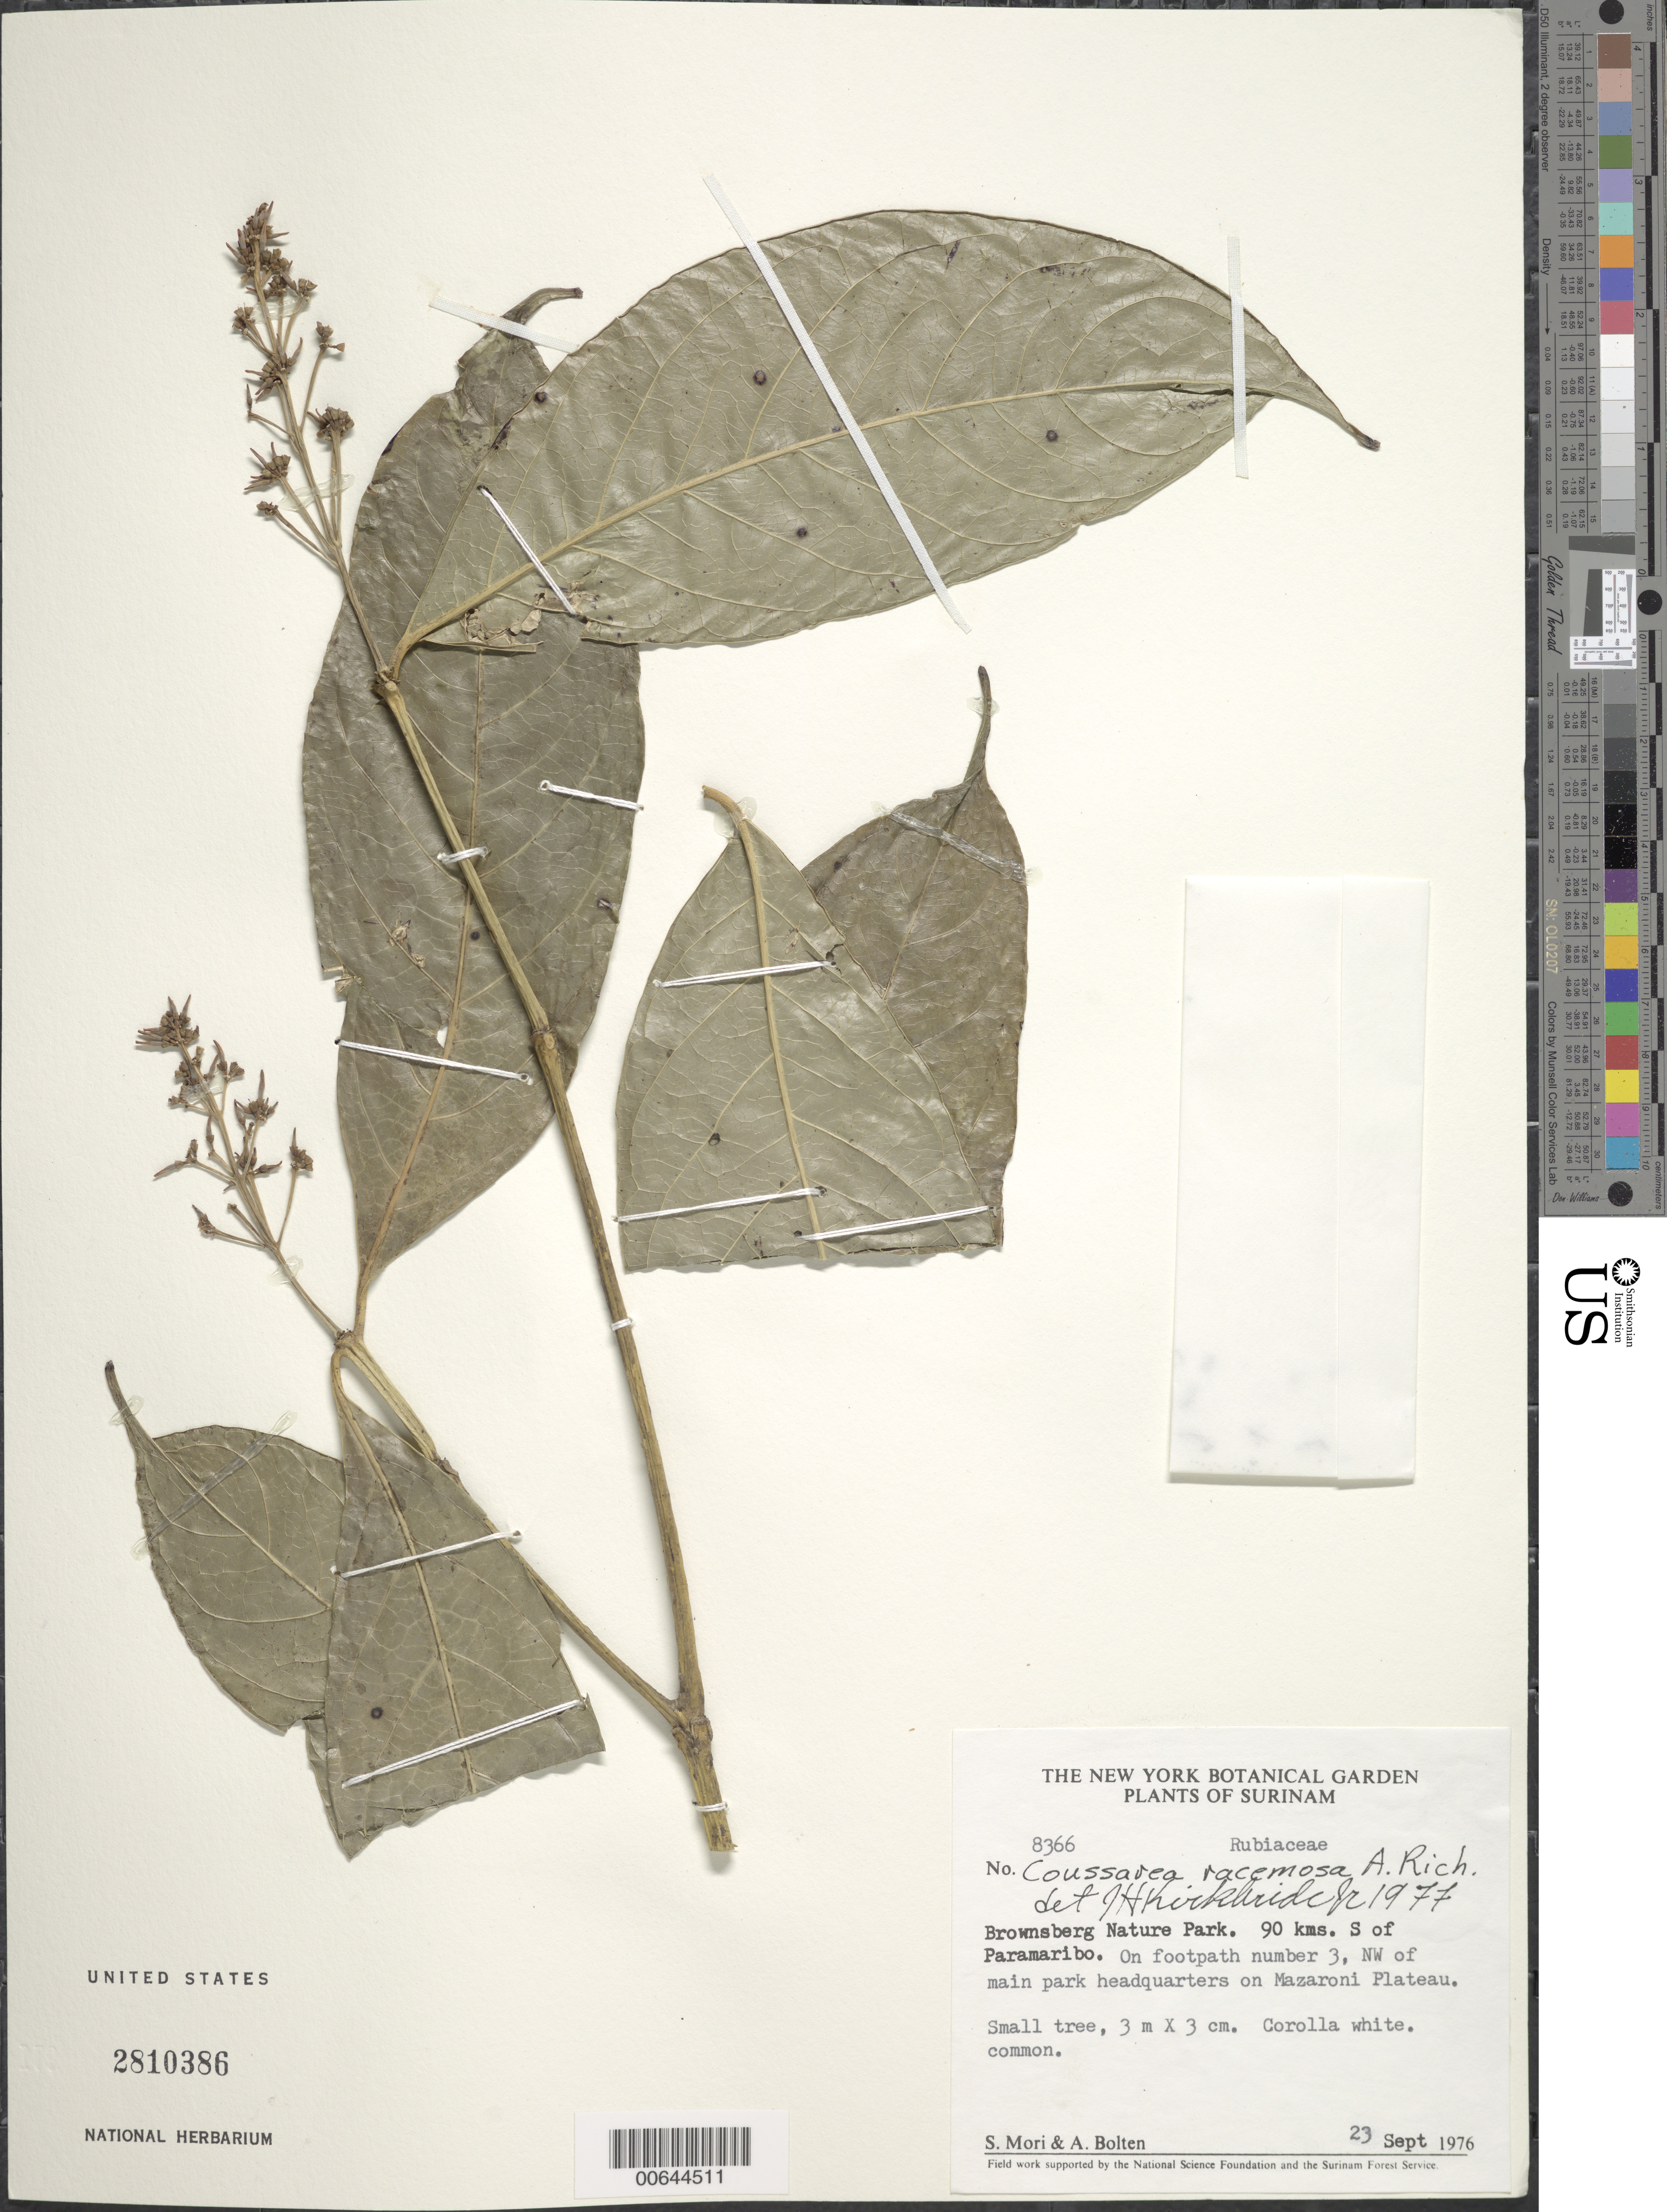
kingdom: Plantae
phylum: Tracheophyta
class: Magnoliopsida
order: Gentianales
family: Rubiaceae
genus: Coussarea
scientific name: Coussarea racemosa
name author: A. Rich.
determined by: Kirkbride, J. H.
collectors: S. Mori & A. Bolten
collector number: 8366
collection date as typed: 23-Sep-76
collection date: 1976-09-23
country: Suriname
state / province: Brokopondo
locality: Brownsberg Nature Park, 90 km S of Paramaribo. Footpath no. 3, just NW of main park headquarters on Mazaroni Plateau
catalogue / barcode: US 2810386